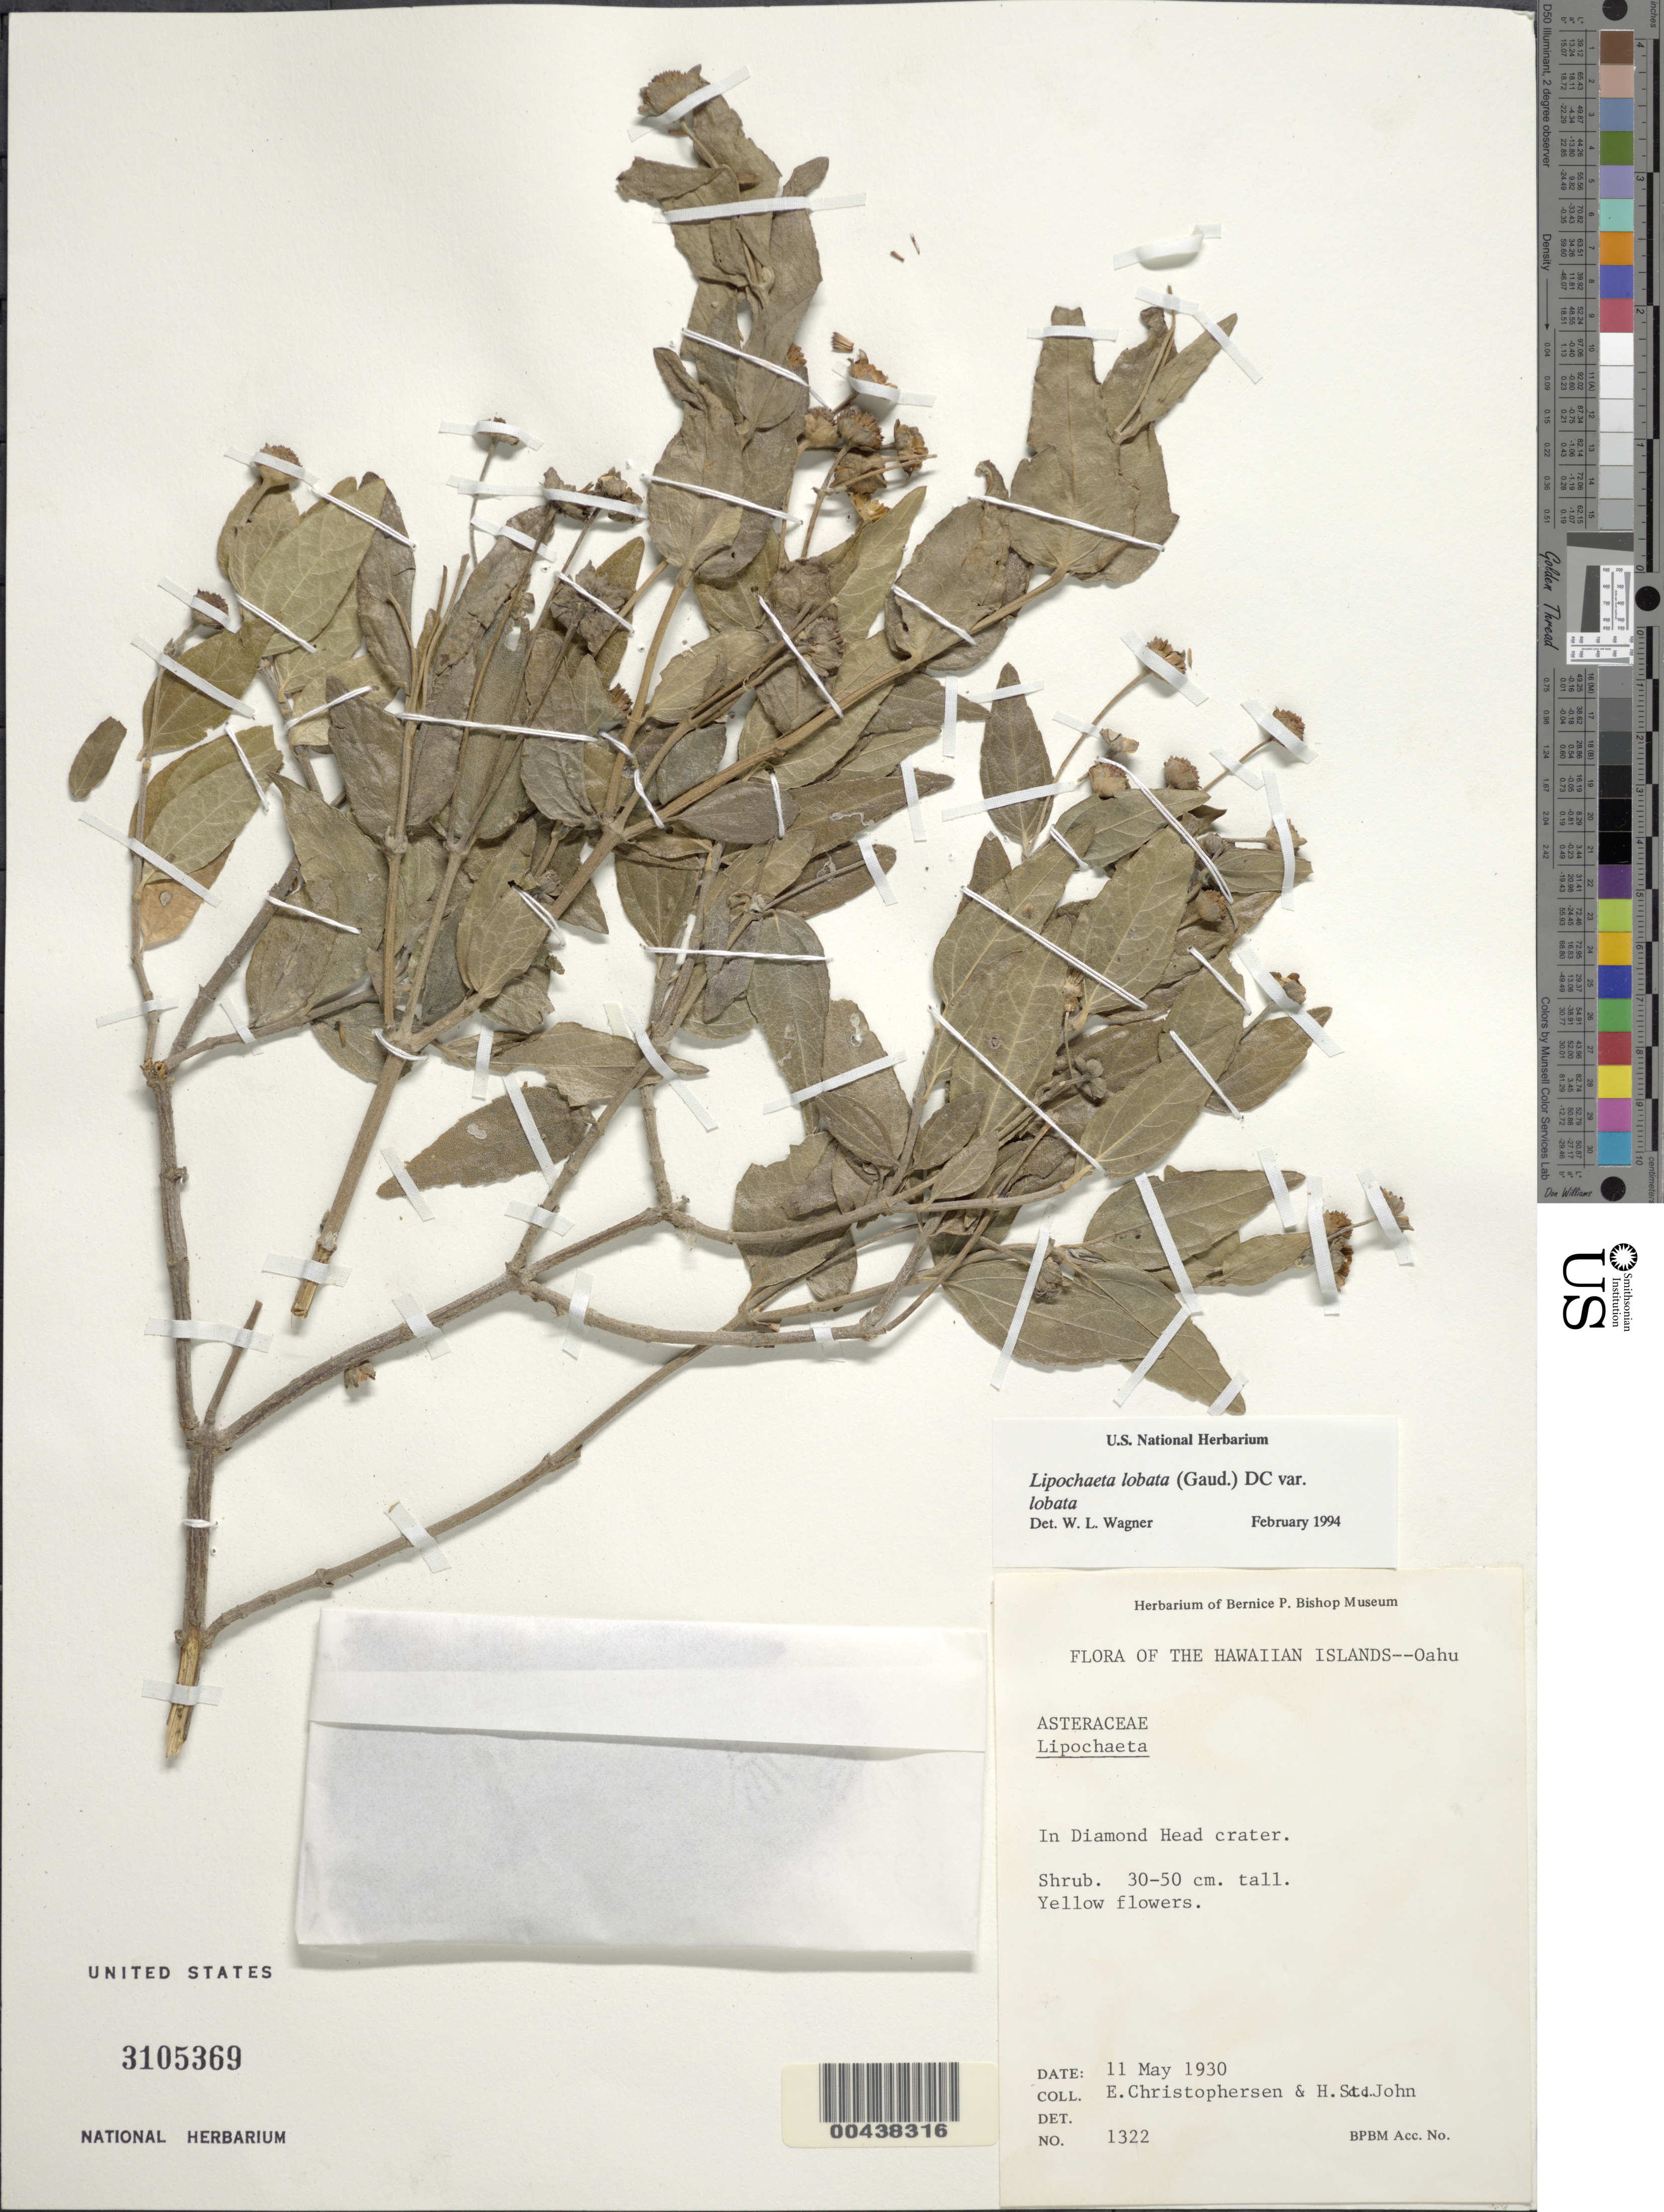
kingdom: Plantae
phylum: Tracheophyta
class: Magnoliopsida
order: Asterales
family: Asteraceae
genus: Lipochaeta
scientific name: Lipochaeta lobata var. lobata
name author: (Gaudich.) DC.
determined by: Wagner, W. L., (BOT), Smithsonian Institution - National Museum of Natural History (UNITED STATES)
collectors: E. Christophersen & H. St. John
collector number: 1322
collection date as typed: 11 May 1930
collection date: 1930-05-11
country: United States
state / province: Hawaii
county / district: Honolulu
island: Oahu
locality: In Diamond Head crater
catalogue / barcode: US 3105369